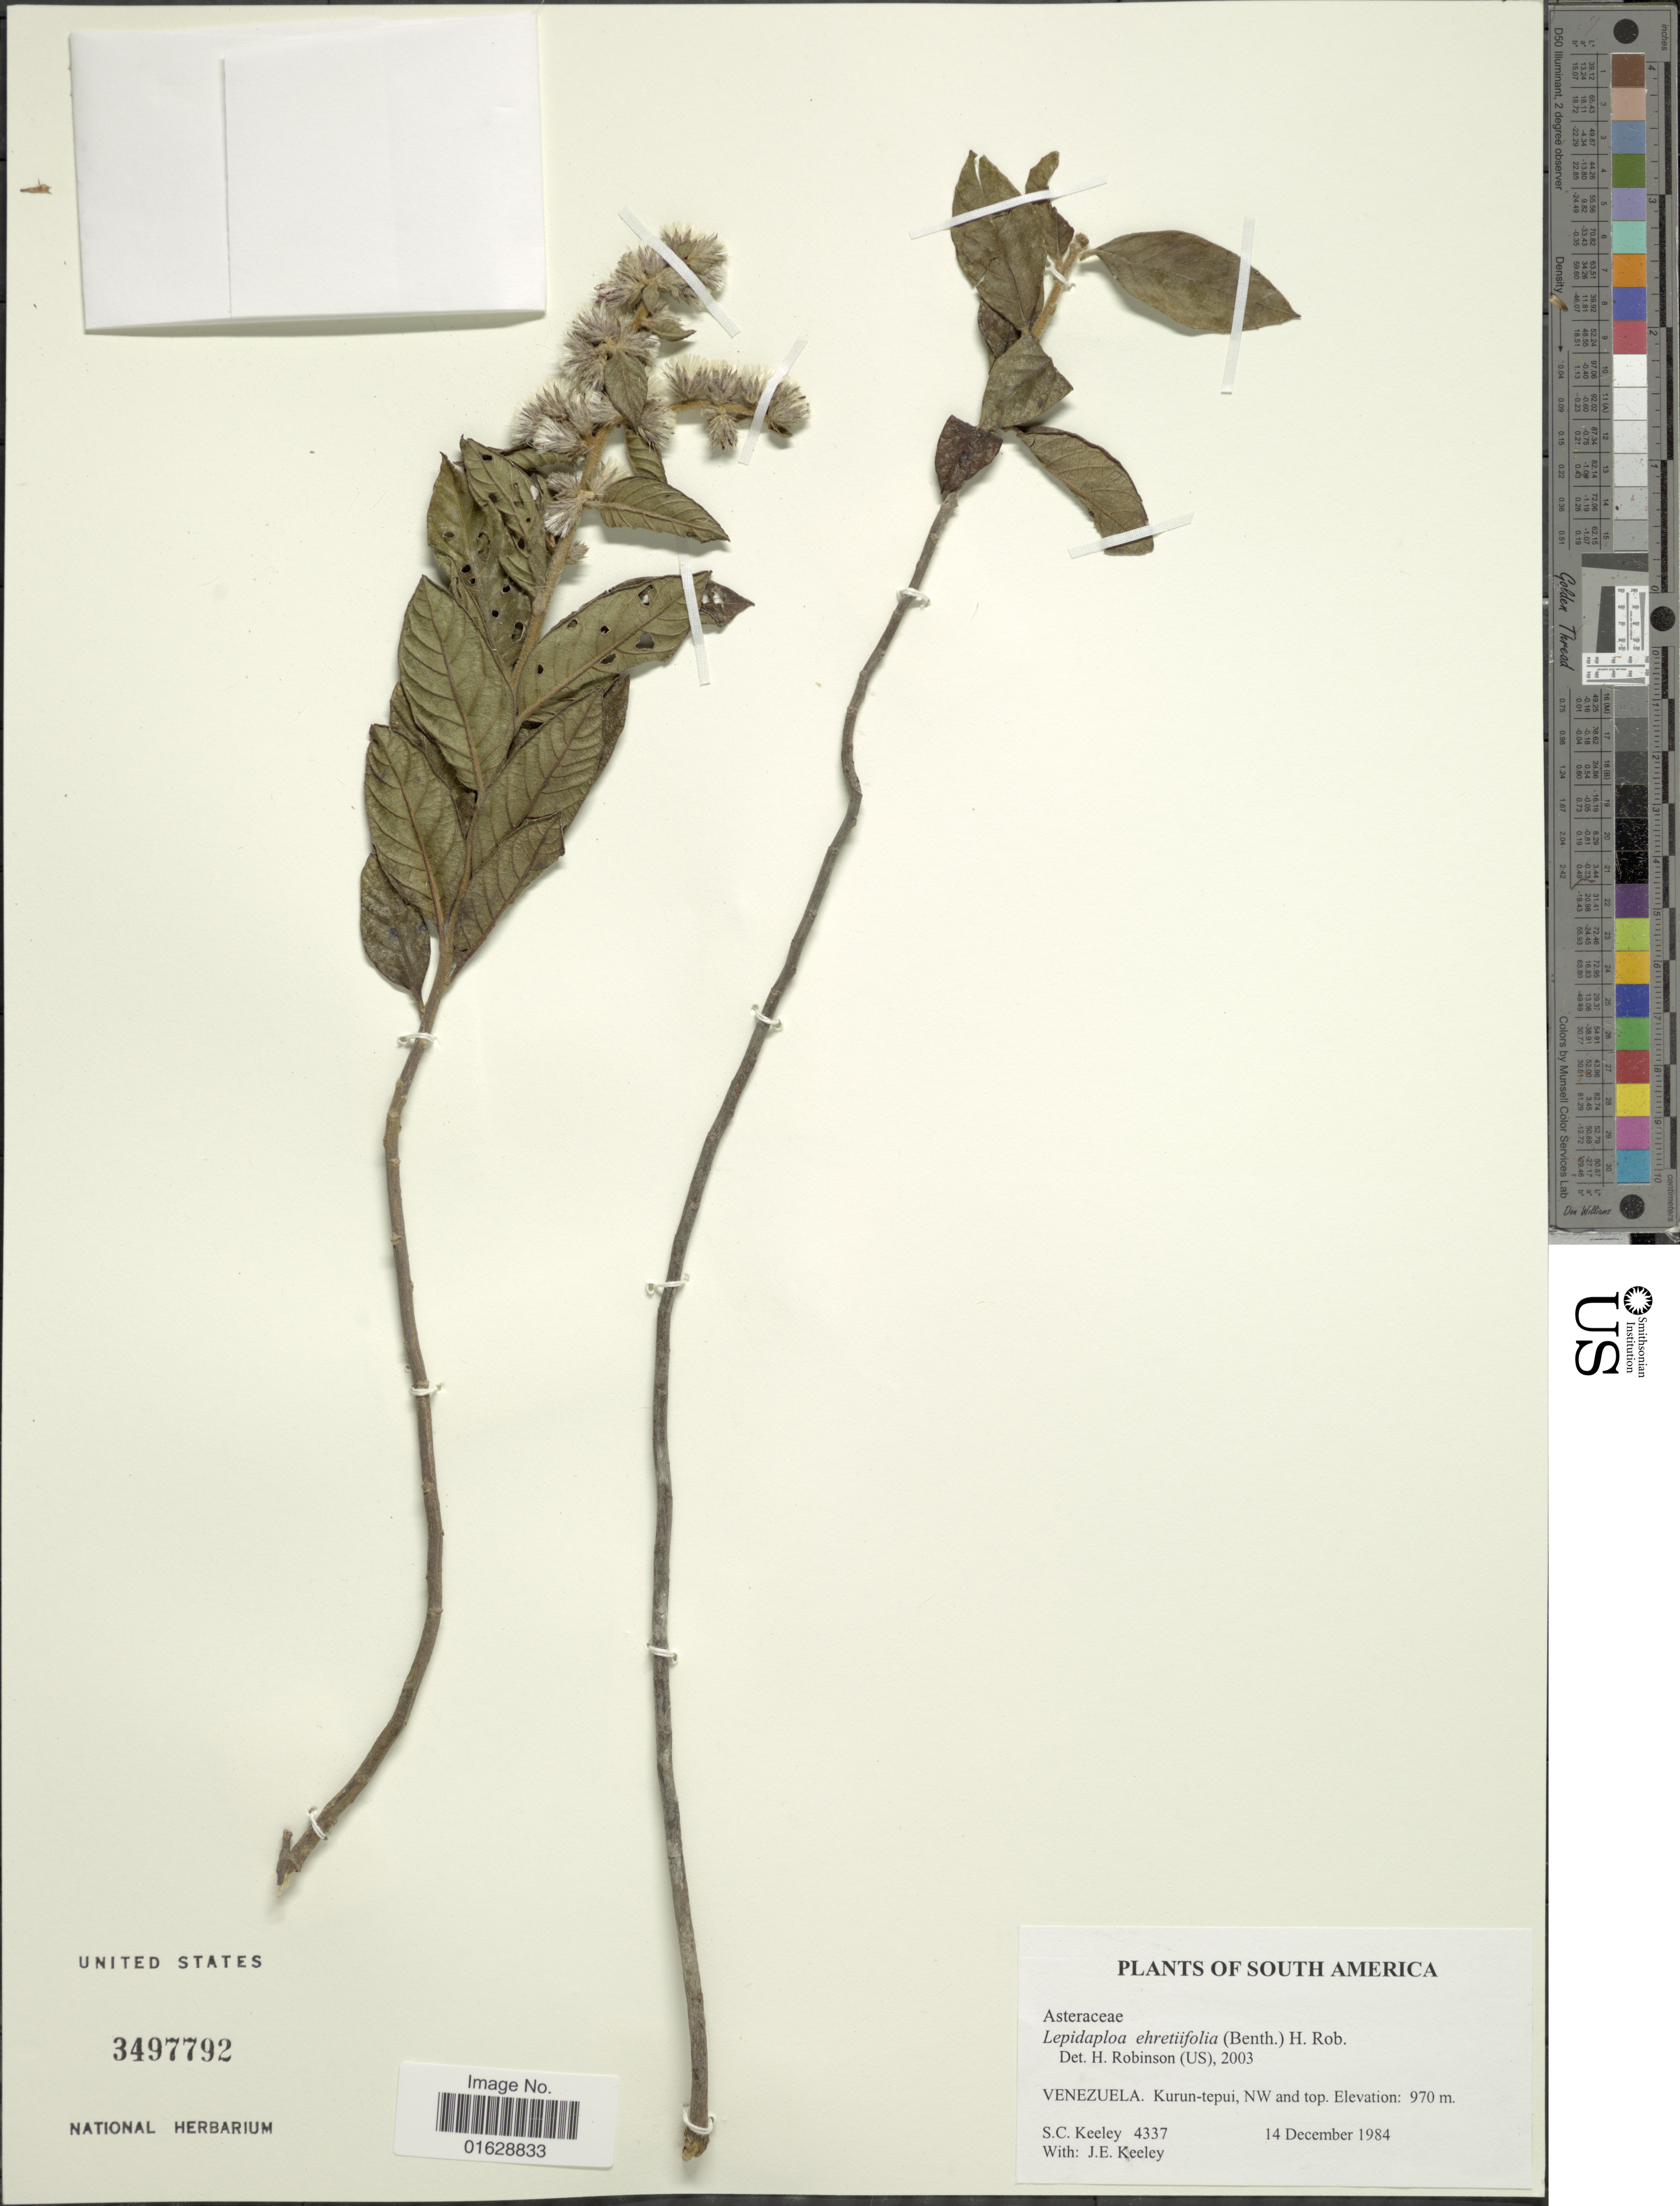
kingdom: Plantae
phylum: Tracheophyta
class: Magnoliopsida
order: Asterales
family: Asteraceae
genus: Lepidaploa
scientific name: Lepidaploa ehretiifolia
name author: (Benth.) H. Rob.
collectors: S. C. Keeley & J. E. Keeley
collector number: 4337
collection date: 1984-12-14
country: Venezuela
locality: Kurun-tepui, NW and top.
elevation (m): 970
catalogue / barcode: US 3497792